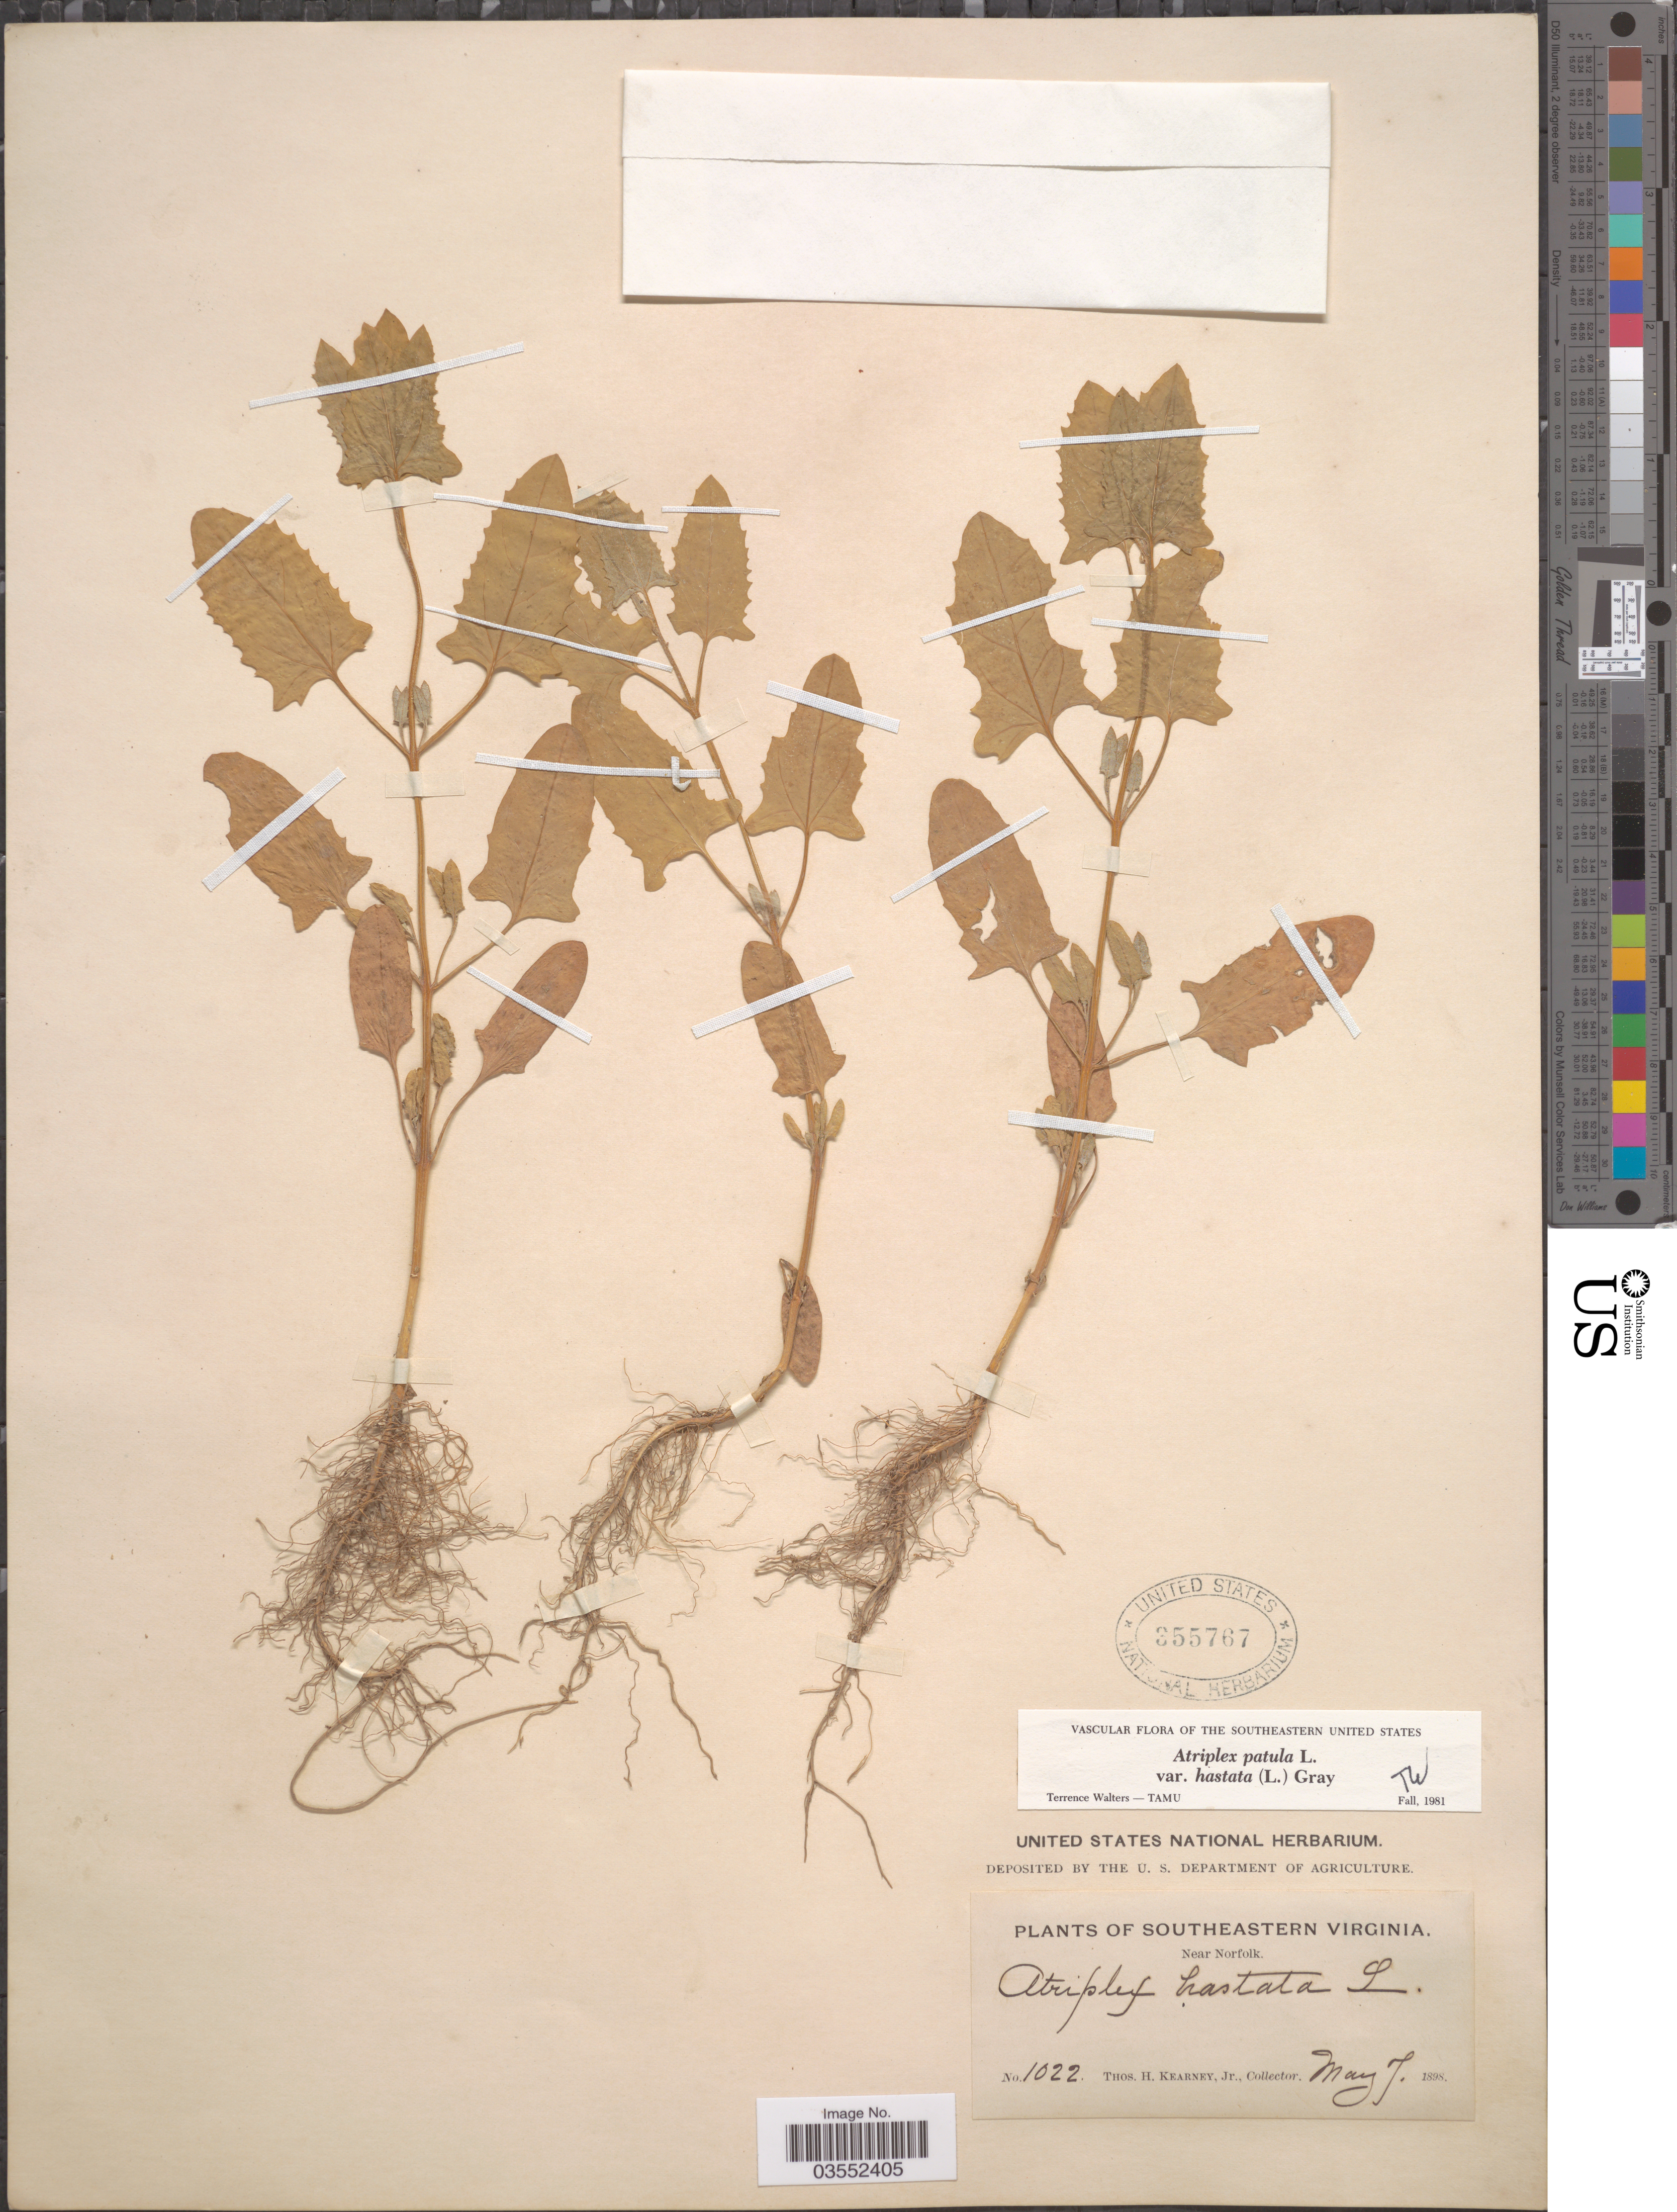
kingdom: Plantae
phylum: Tracheophyta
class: Magnoliopsida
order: Caryophyllales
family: Amaranthaceae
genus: Atriplex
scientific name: Atriplex patula var. hastata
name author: (L.) A. Gray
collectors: T. H. Kearney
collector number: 1022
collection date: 1898-05-07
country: United States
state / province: Virginia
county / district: City of Norfolk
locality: Southeastern Virginia. Near Norfolk.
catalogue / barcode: US 355767